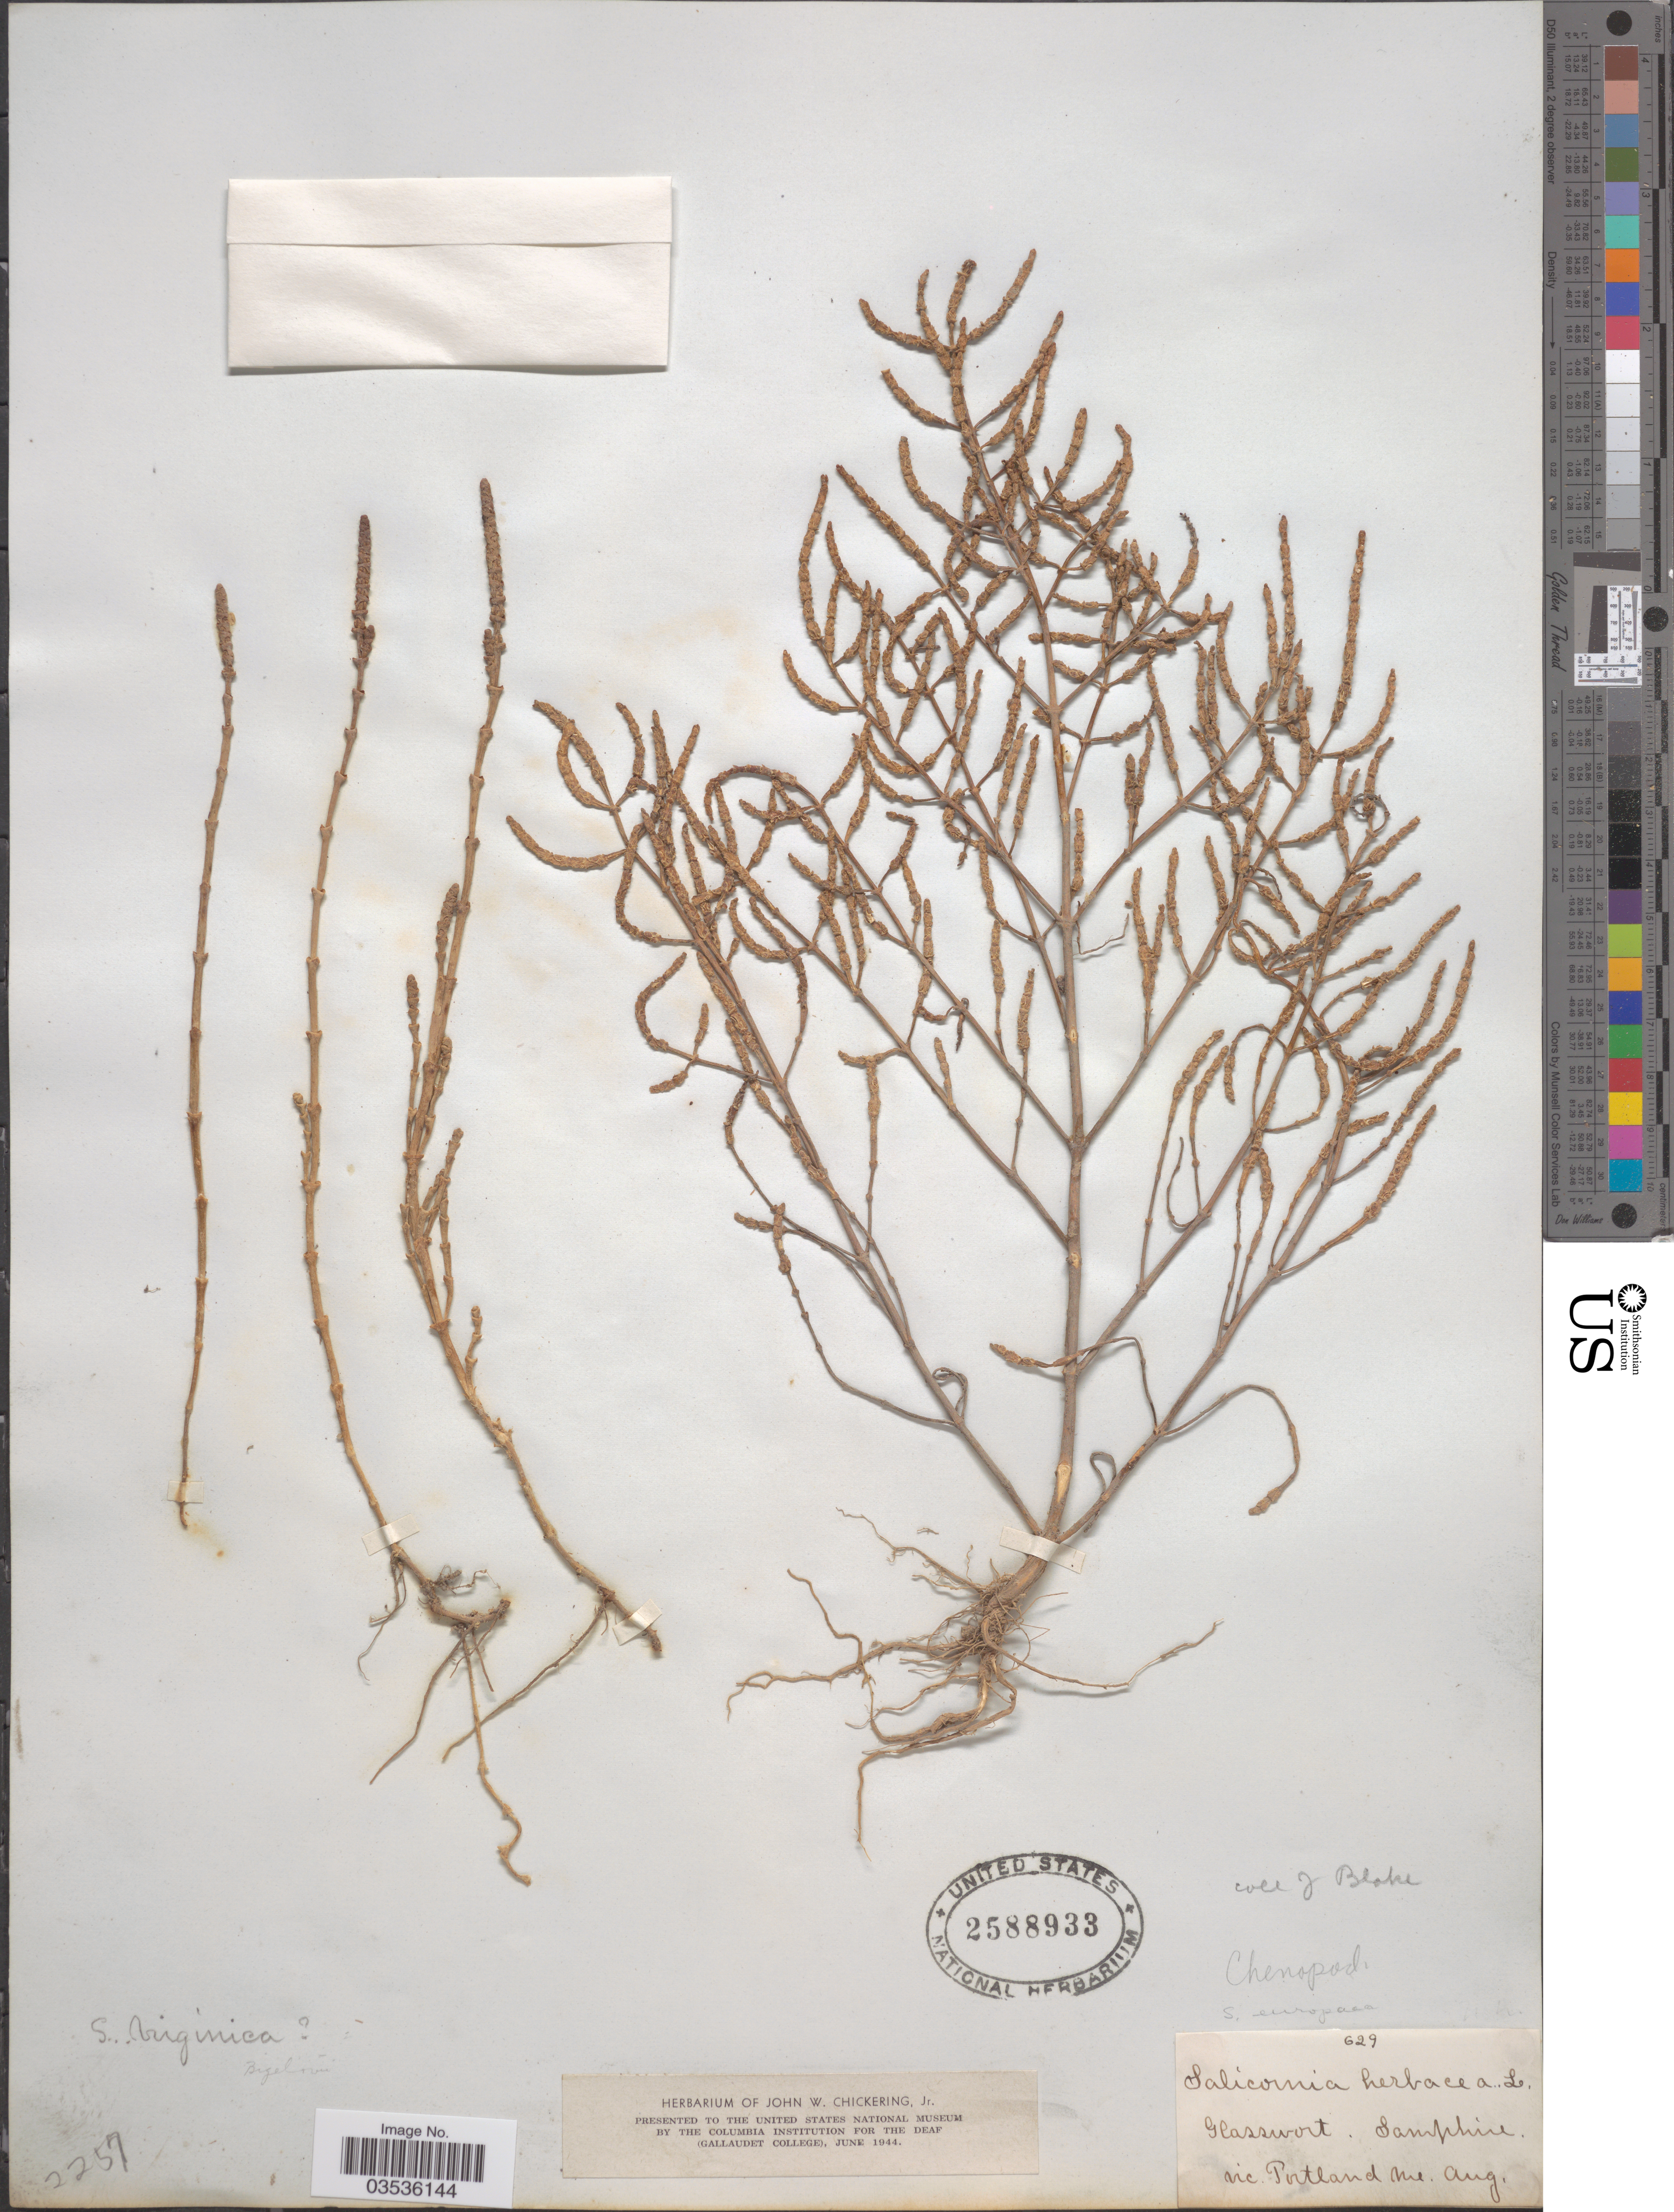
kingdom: Plantae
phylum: Tracheophyta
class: Magnoliopsida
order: Caryophyllales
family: Amaranthaceae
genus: Salicornia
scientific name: Salicornia europaea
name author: L.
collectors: J. Blake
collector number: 629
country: United States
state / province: Maine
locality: Vic. Portland.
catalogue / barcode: US 2588933